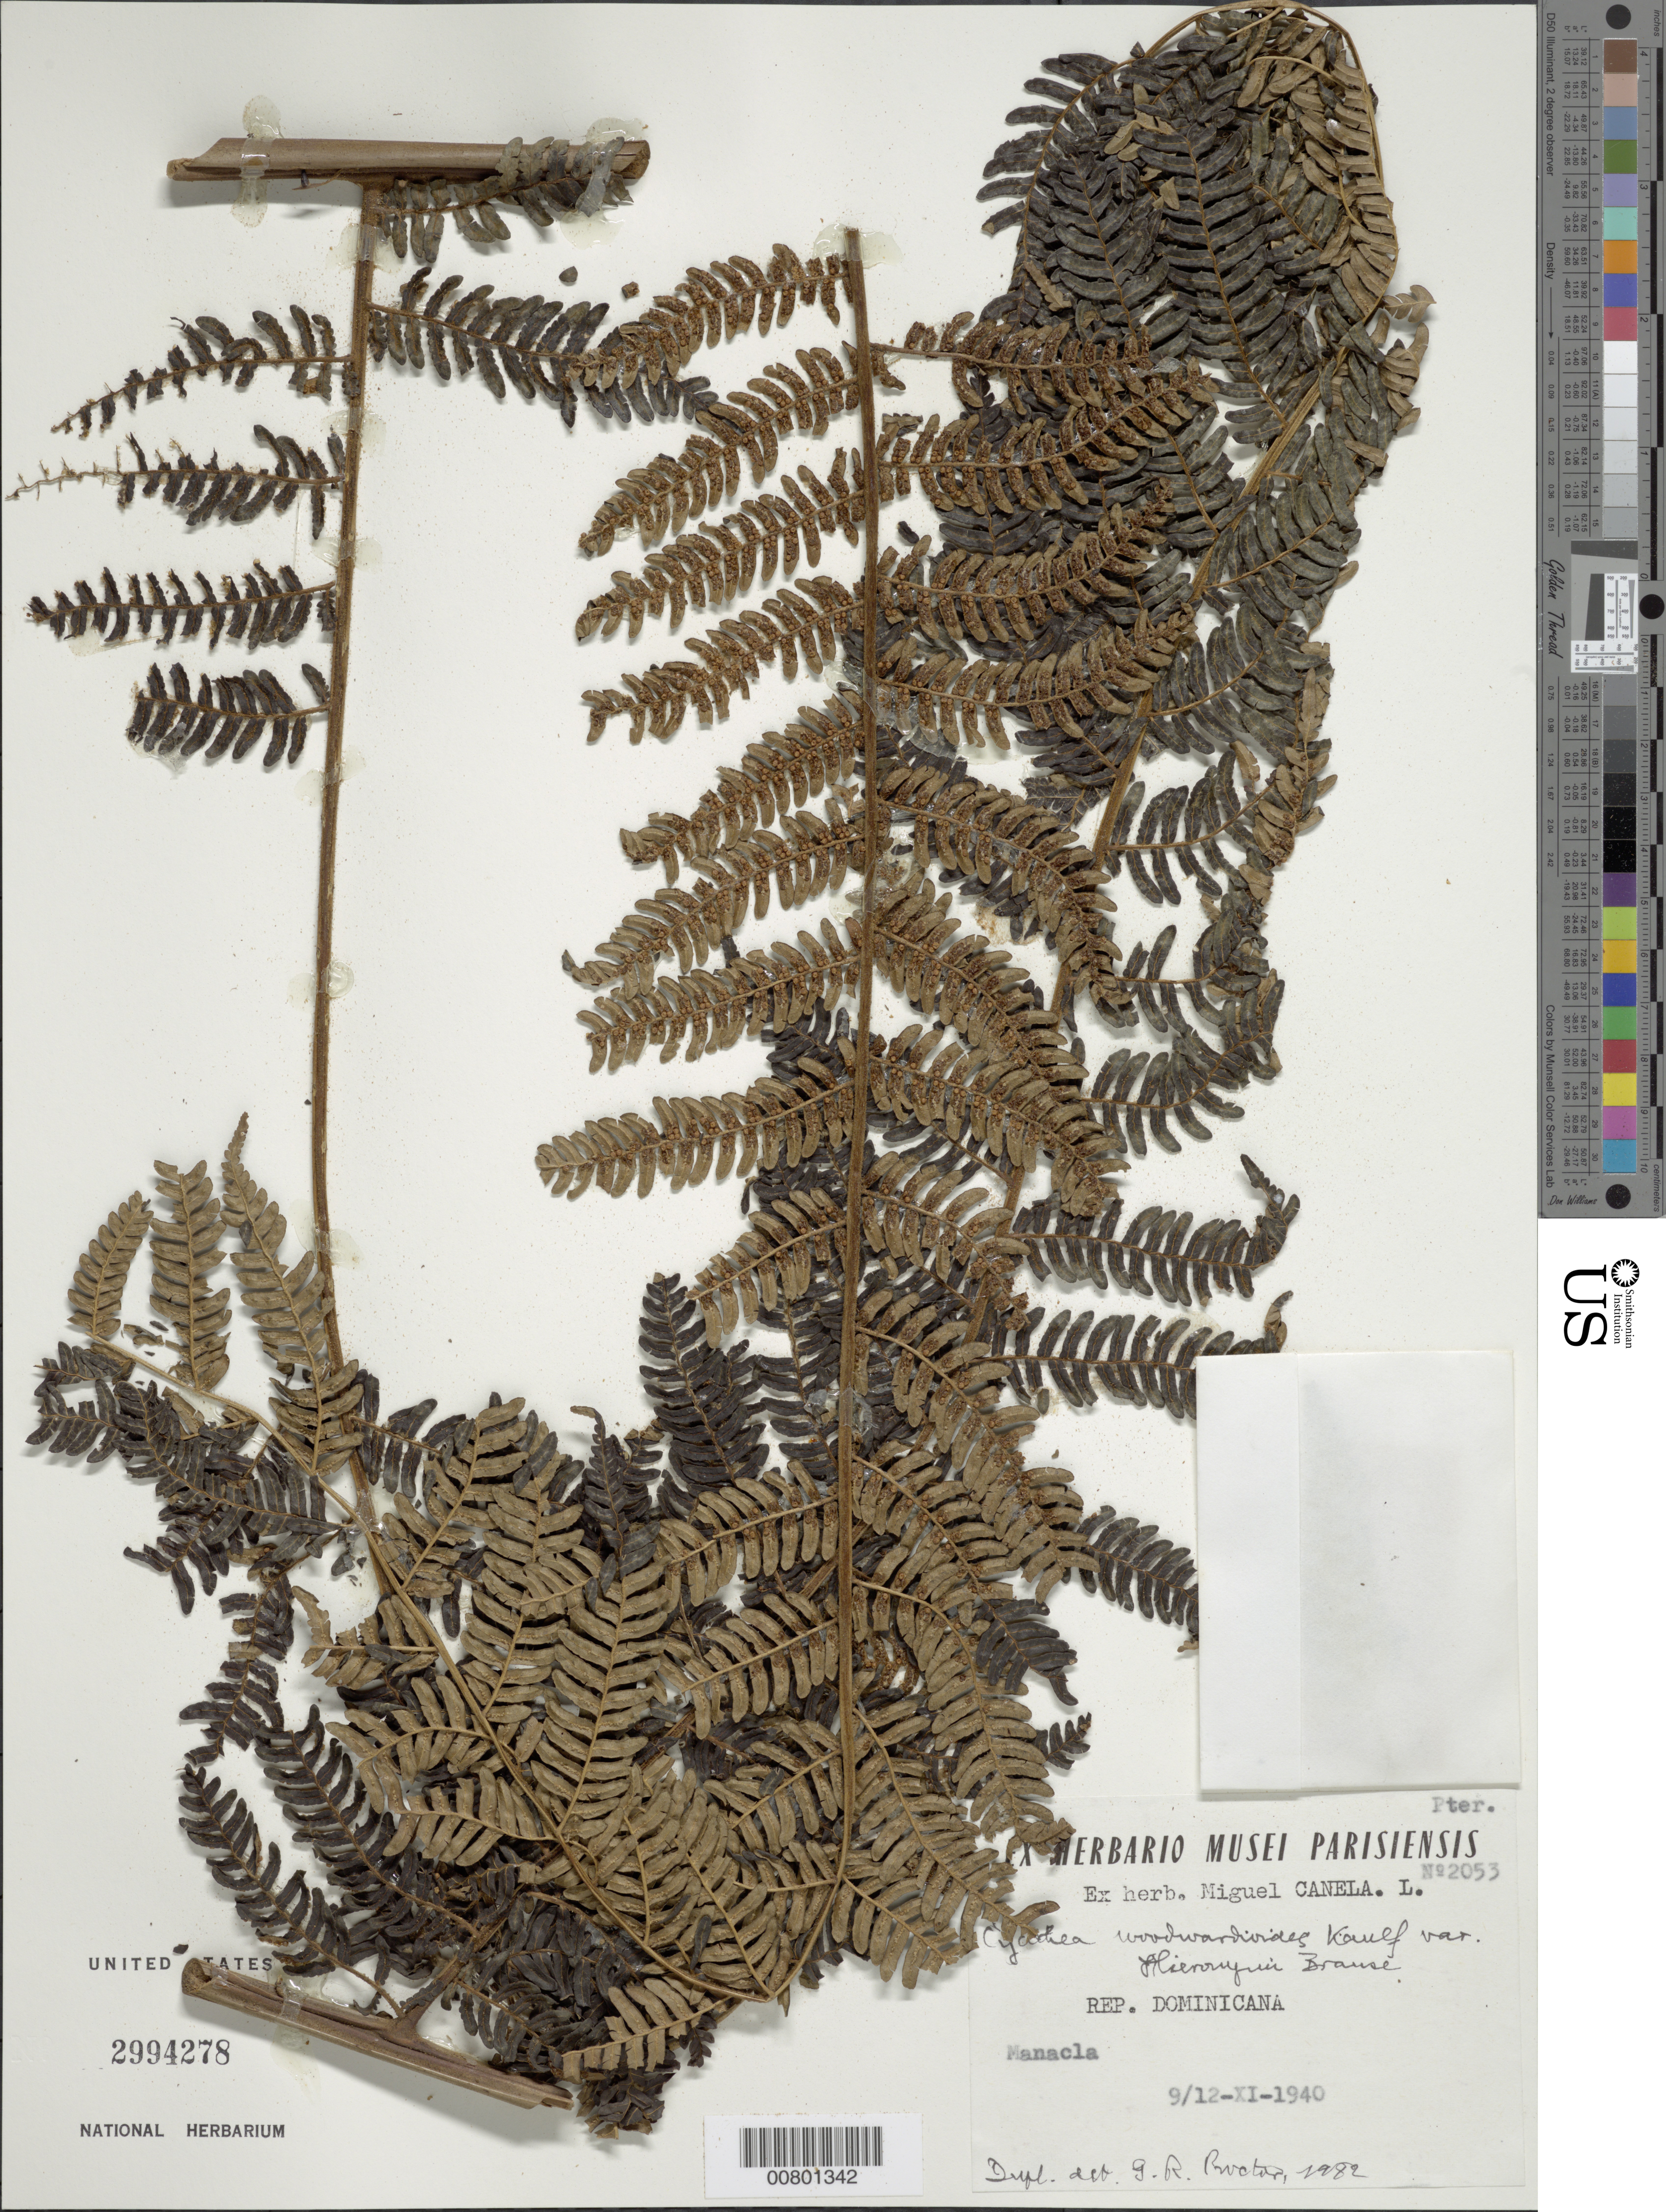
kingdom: Plantae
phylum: Tracheophyta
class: Polypodiopsida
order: Cyatheales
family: Cyatheaceae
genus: Alsophila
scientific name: Alsophila woodwardioides var. hieronymii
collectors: M. Canela Lazaro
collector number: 2053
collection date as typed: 09 Nov 1940 to 12 Nov 1940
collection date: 1940-11-09/1940-11-12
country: Dominican Republic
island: Hispaniola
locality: Manacla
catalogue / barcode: US 2994278